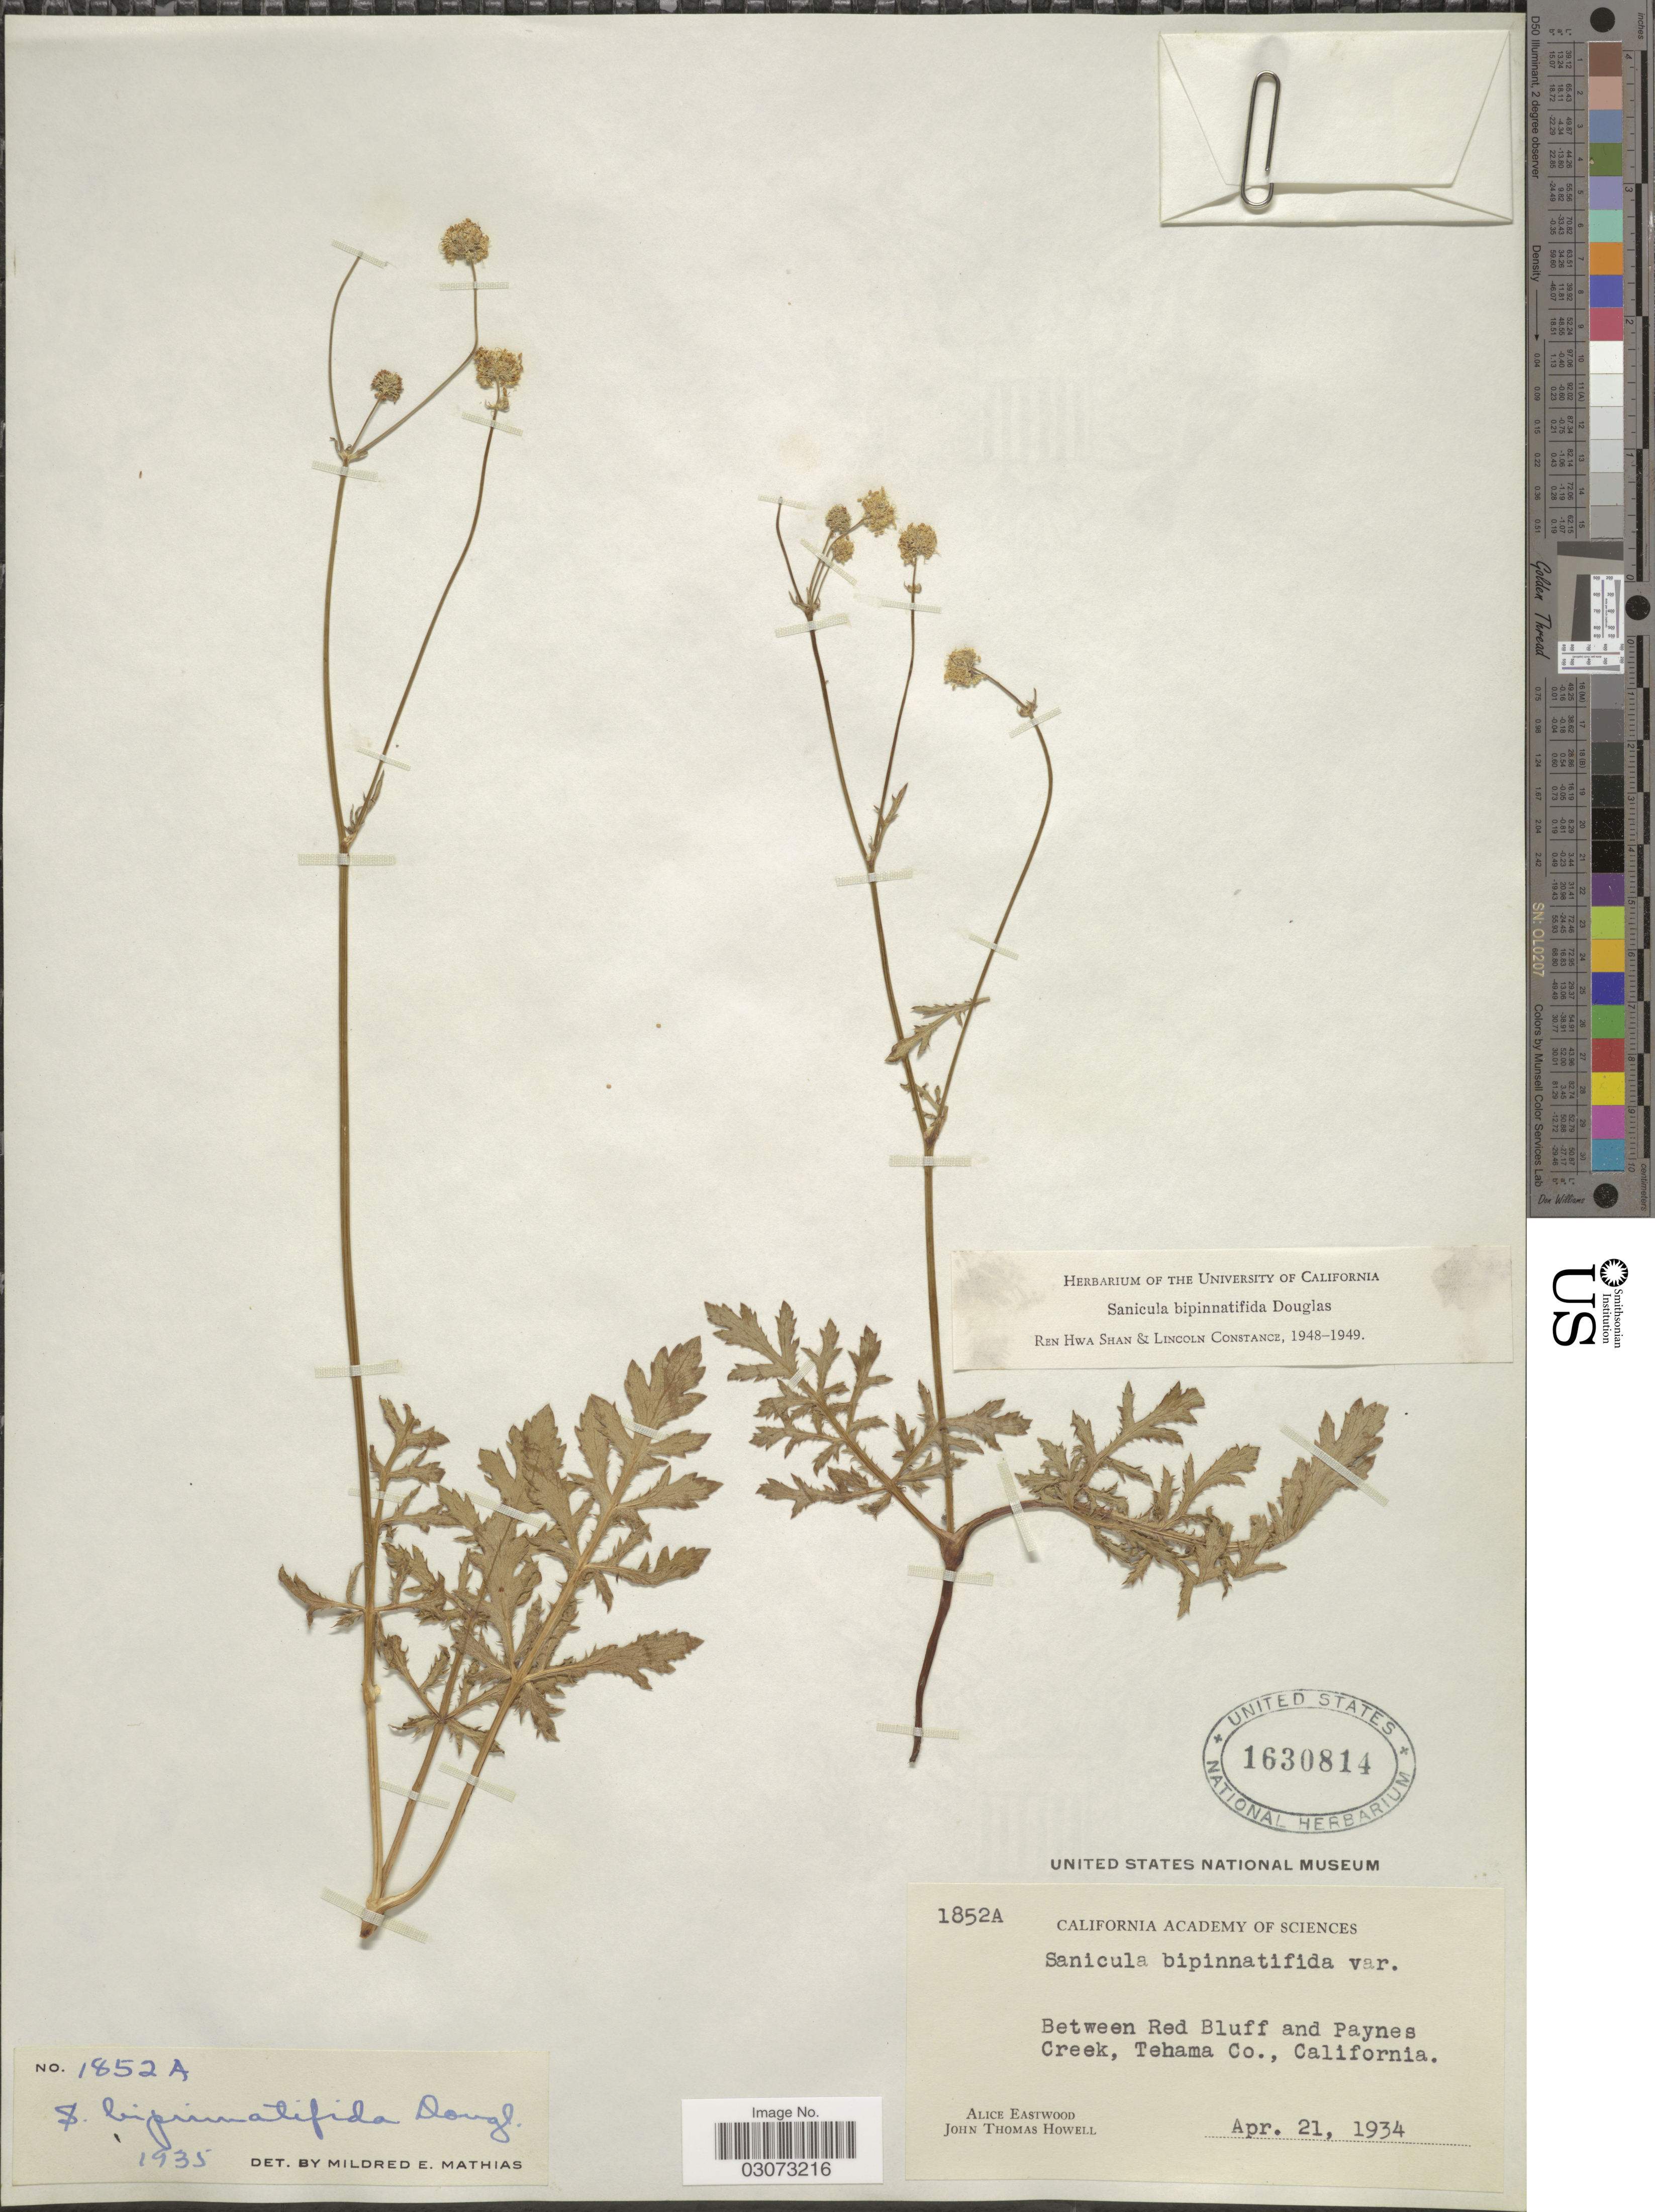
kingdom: Plantae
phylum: Tracheophyta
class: Magnoliopsida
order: Apiales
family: Apiaceae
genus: Sanicula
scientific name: Sanicula bipinnatifida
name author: Douglas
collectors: A. Eastwood & J. T. Howell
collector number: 1852A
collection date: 1934-04-21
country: United States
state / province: California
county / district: Tehama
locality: Between Red Bluff and Paynes Creek, Tehama Co.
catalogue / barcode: US 1630814